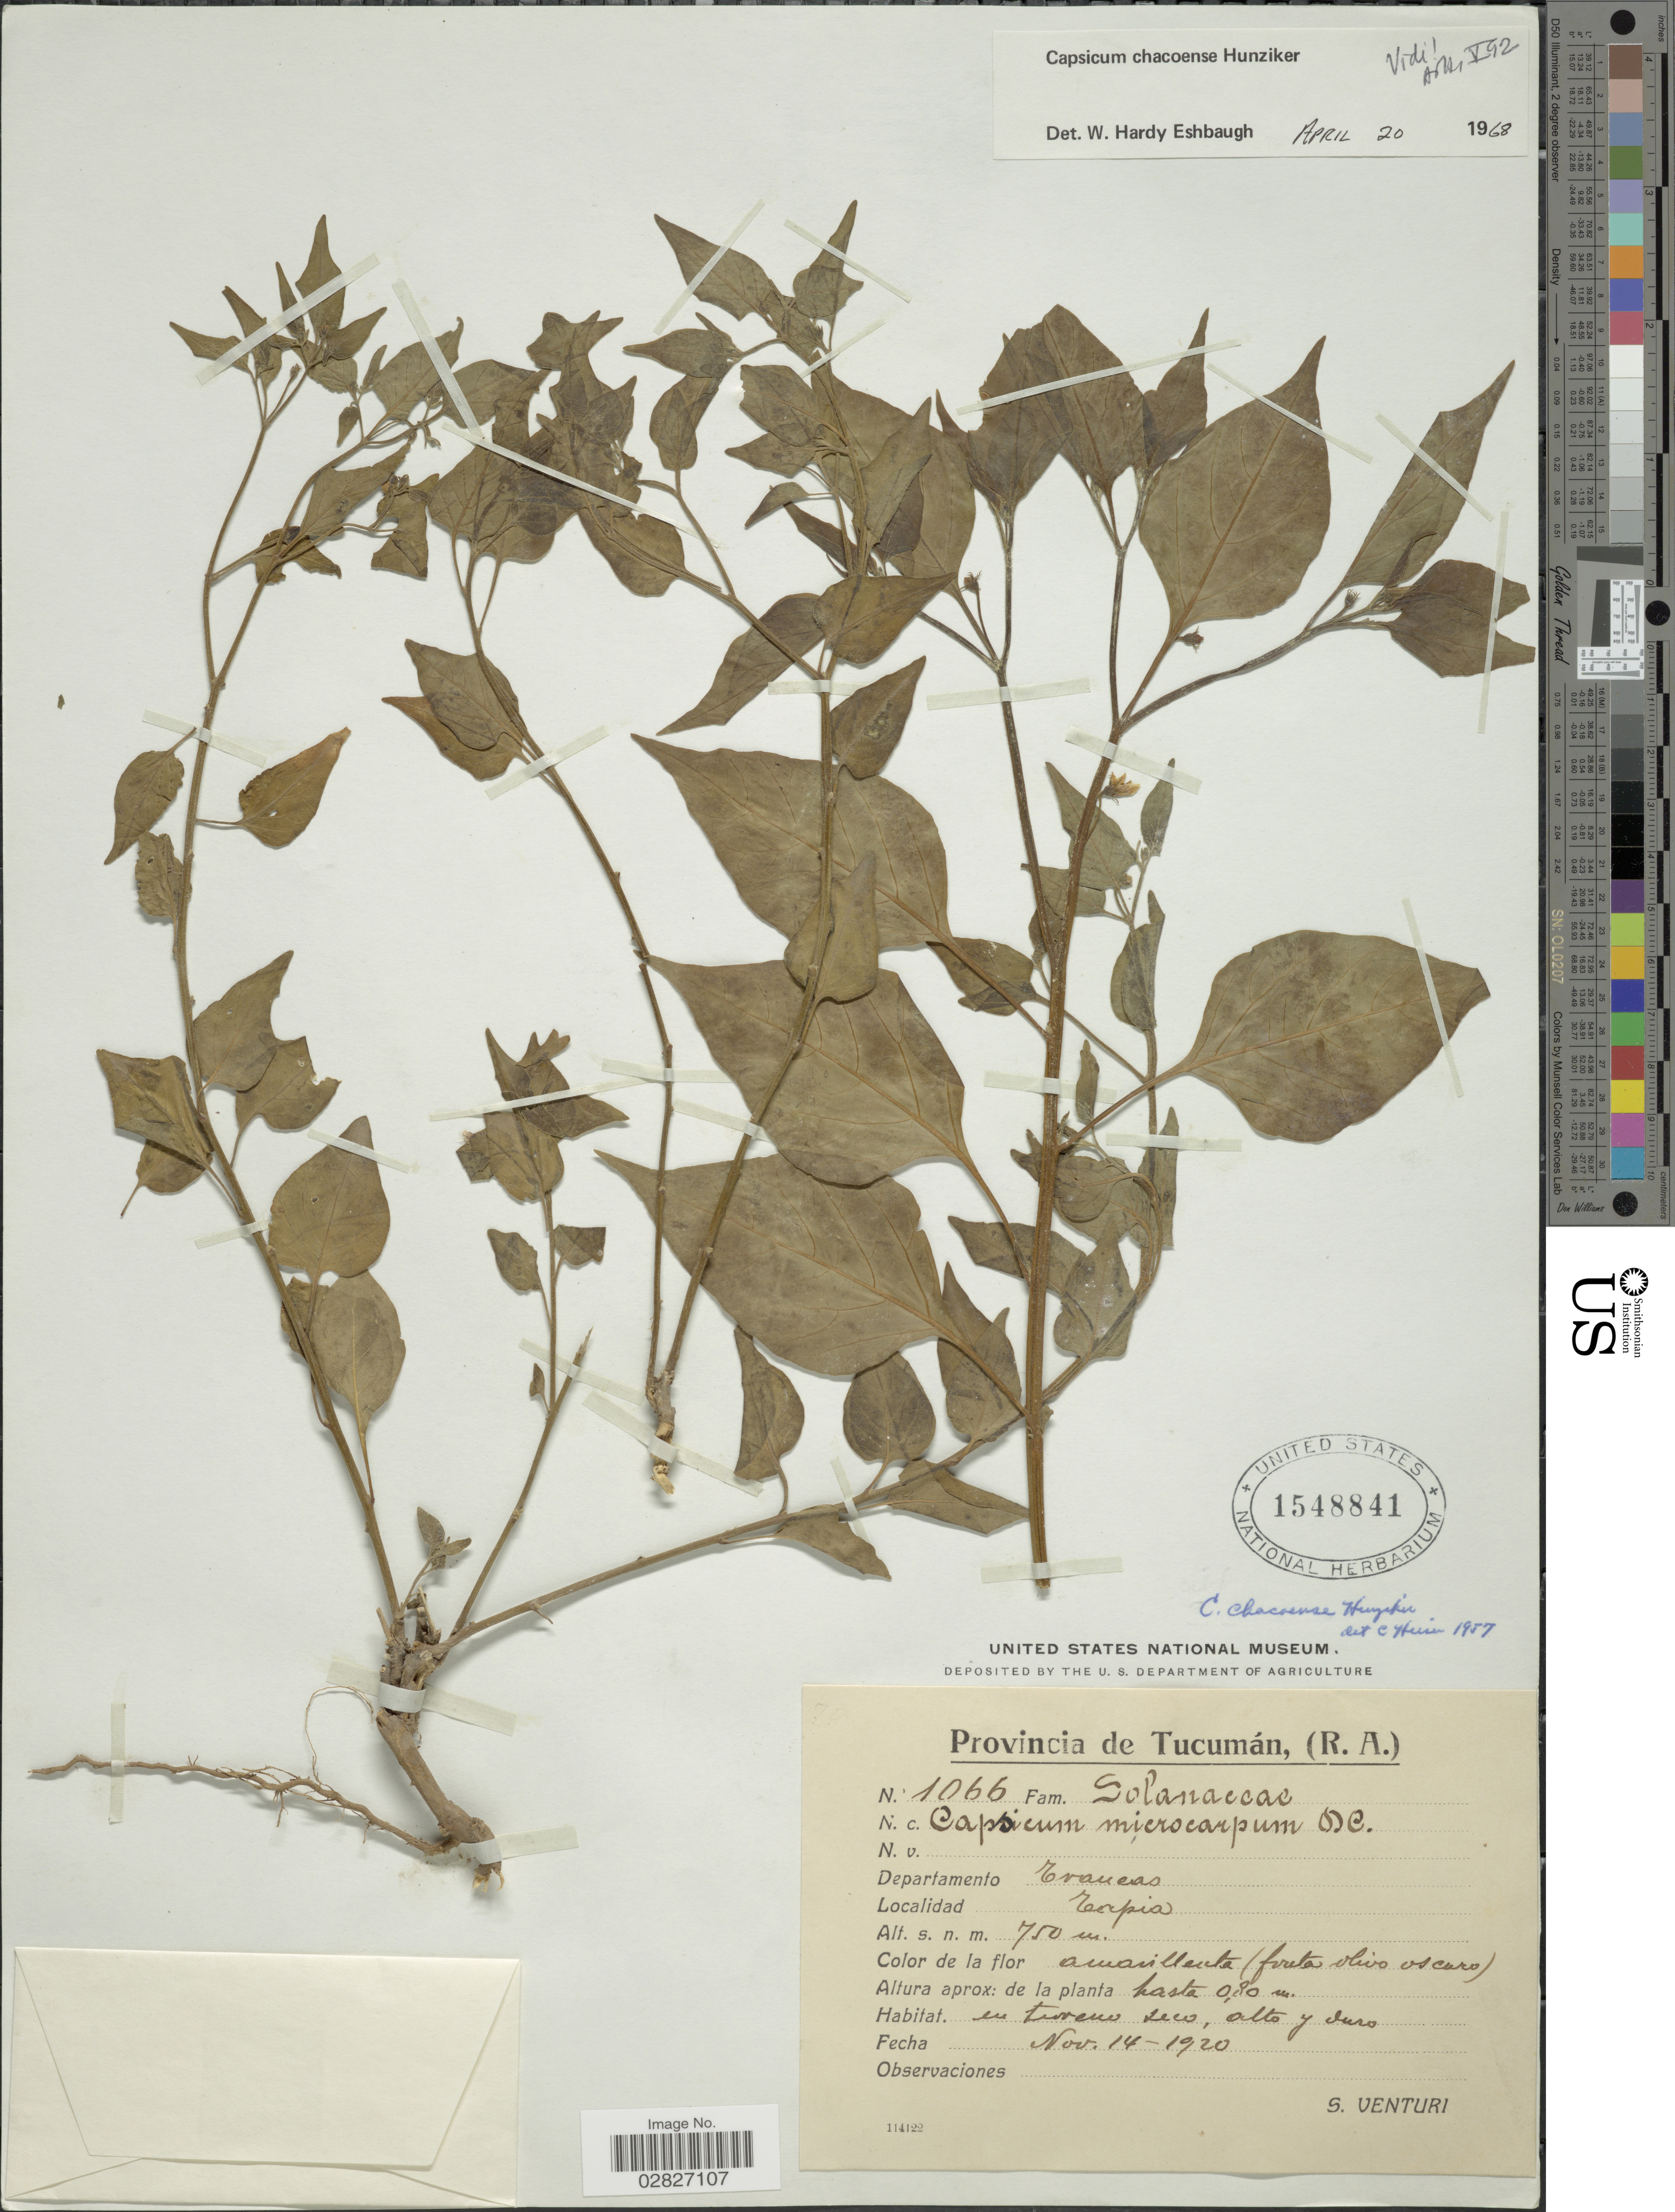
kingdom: Plantae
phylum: Tracheophyta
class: Magnoliopsida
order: Solanales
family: Solanaceae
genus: Capsicum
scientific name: Capsicum chacoense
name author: Hunz.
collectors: S. Venturi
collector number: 1066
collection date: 1920-11-14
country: Argentina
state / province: Tucuman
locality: Provincia de Tucumán, (R.A.) Departamento Trancas, Tapia.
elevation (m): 750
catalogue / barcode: US 1548841